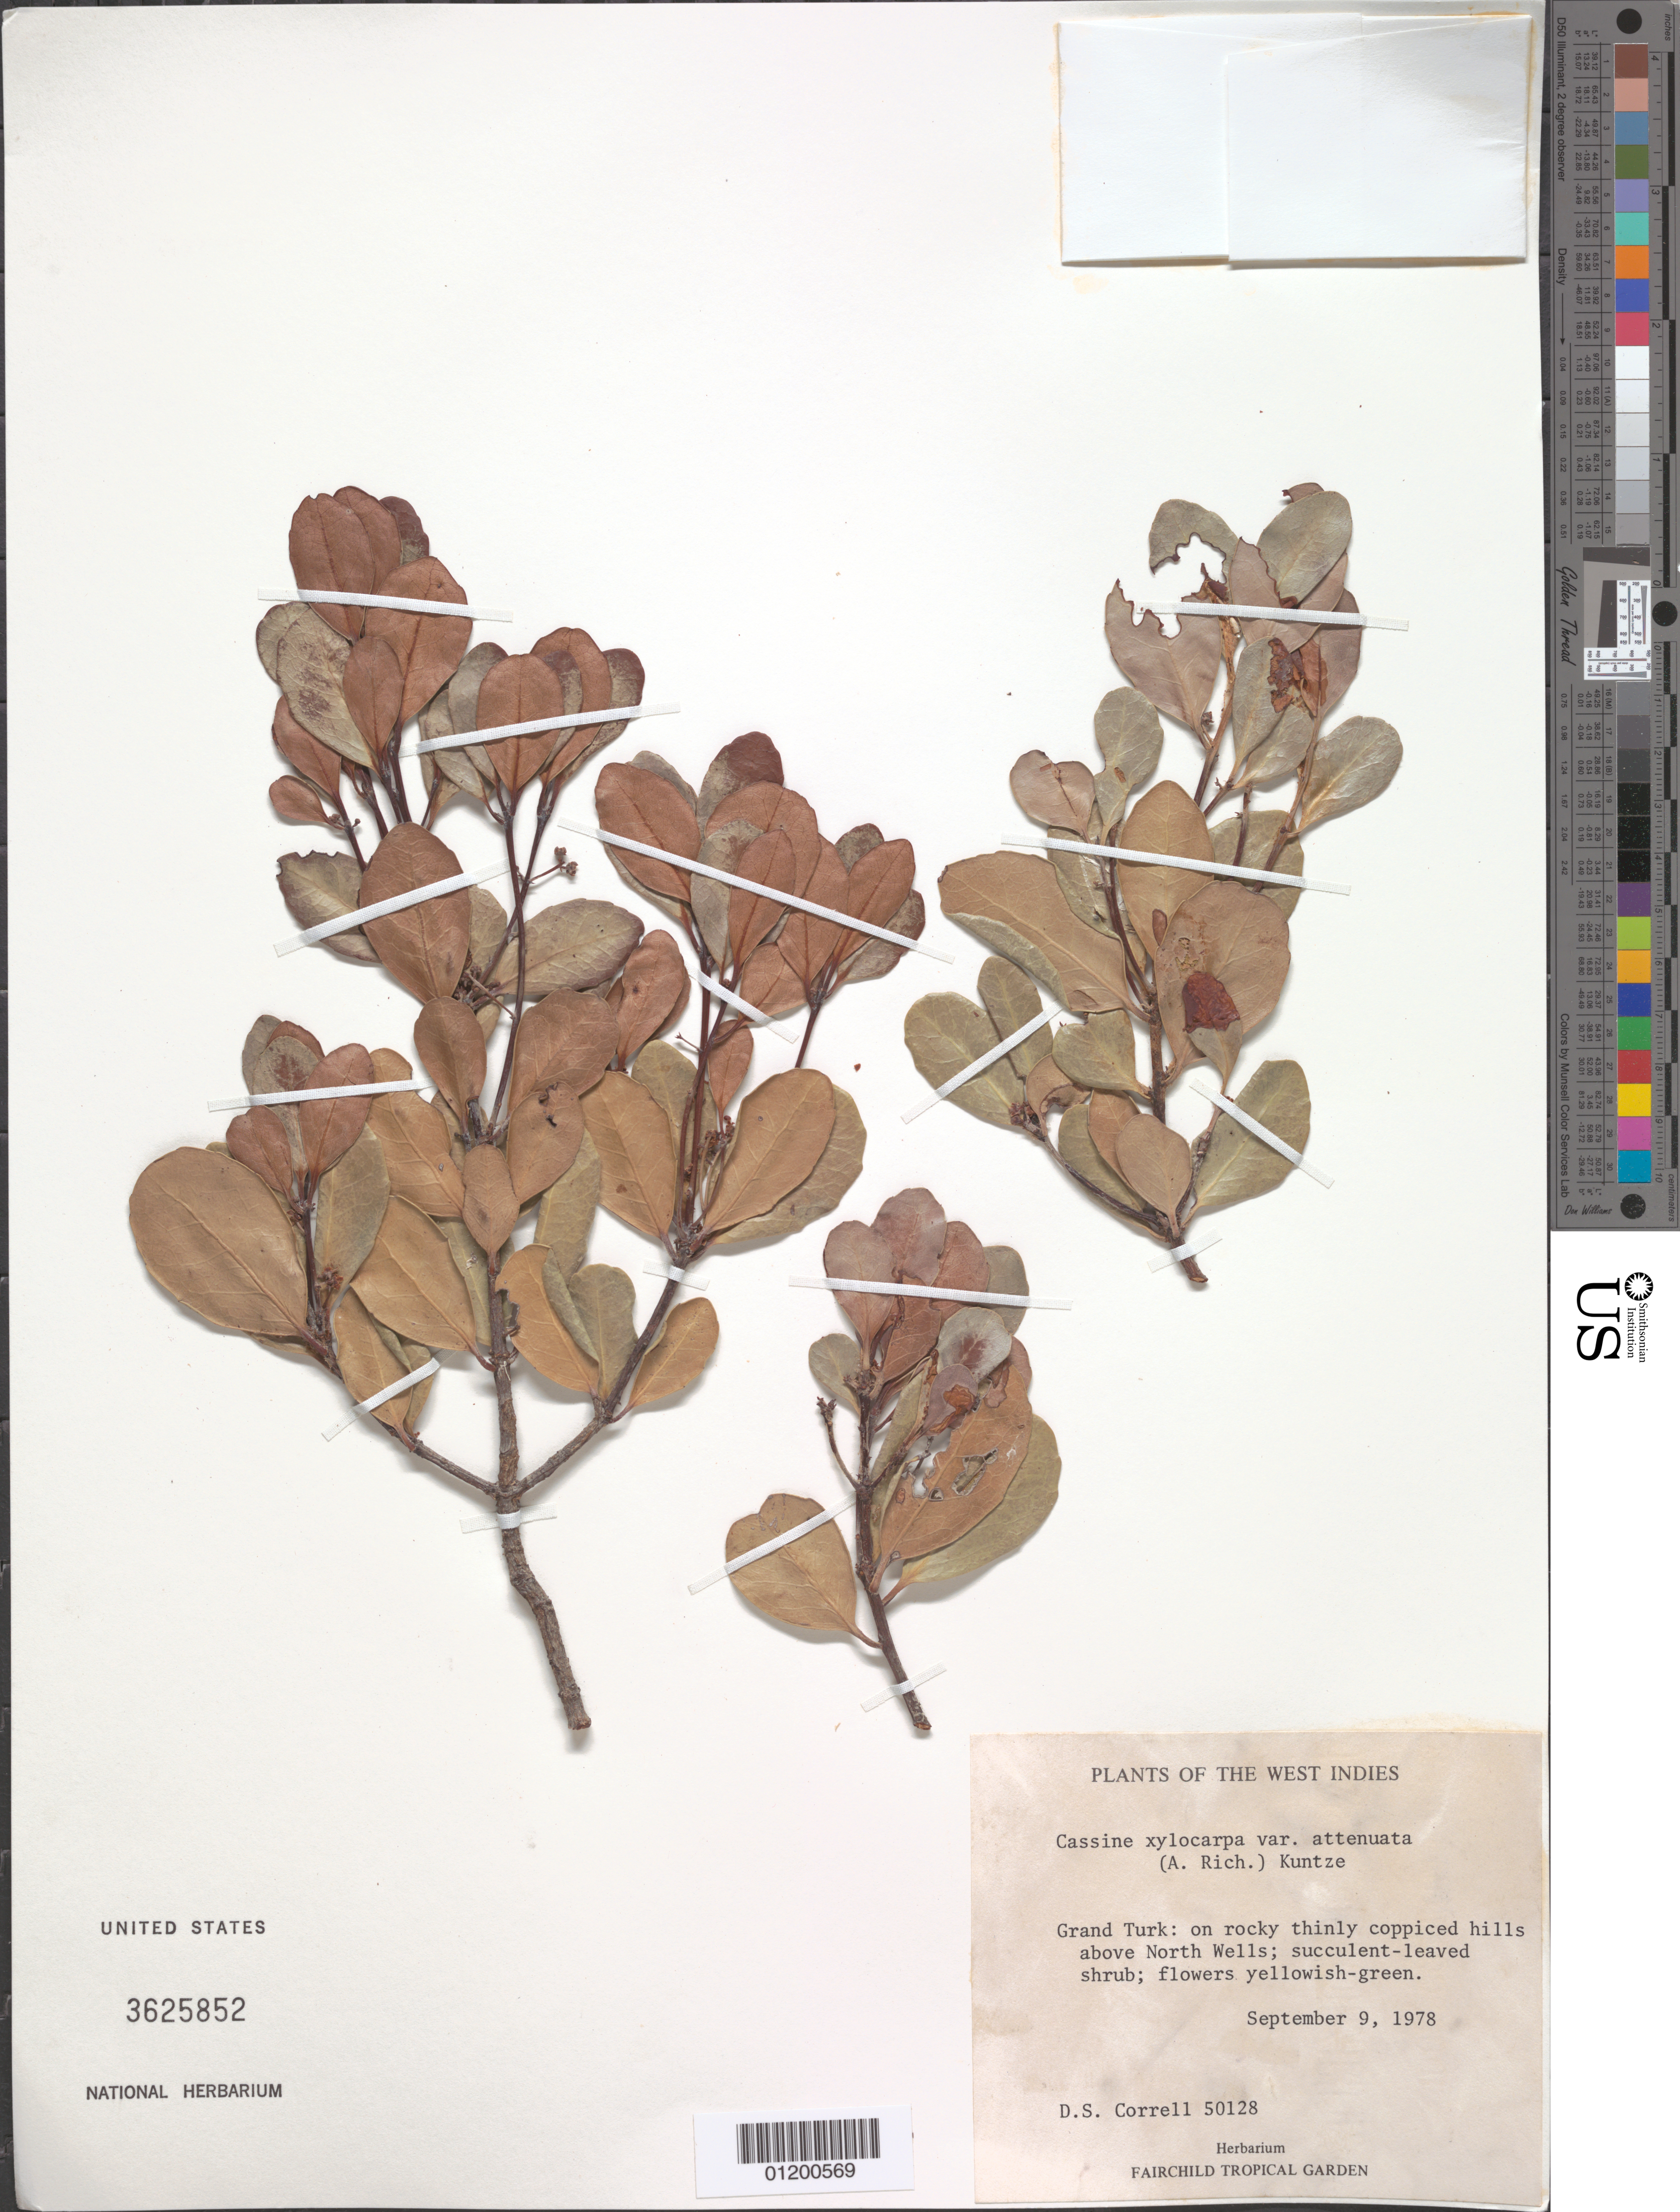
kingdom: Plantae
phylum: Tracheophyta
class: Magnoliopsida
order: Celastrales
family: Celastraceae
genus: Elaeodendron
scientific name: Elaeodendron xylocarpum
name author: (Vent.) DC.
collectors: D. S. Correll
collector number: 50128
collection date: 1978-09-09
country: Bahamas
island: Grand Turk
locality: On rocky thinly coppiced hills above North Wells.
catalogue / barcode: US 3625852